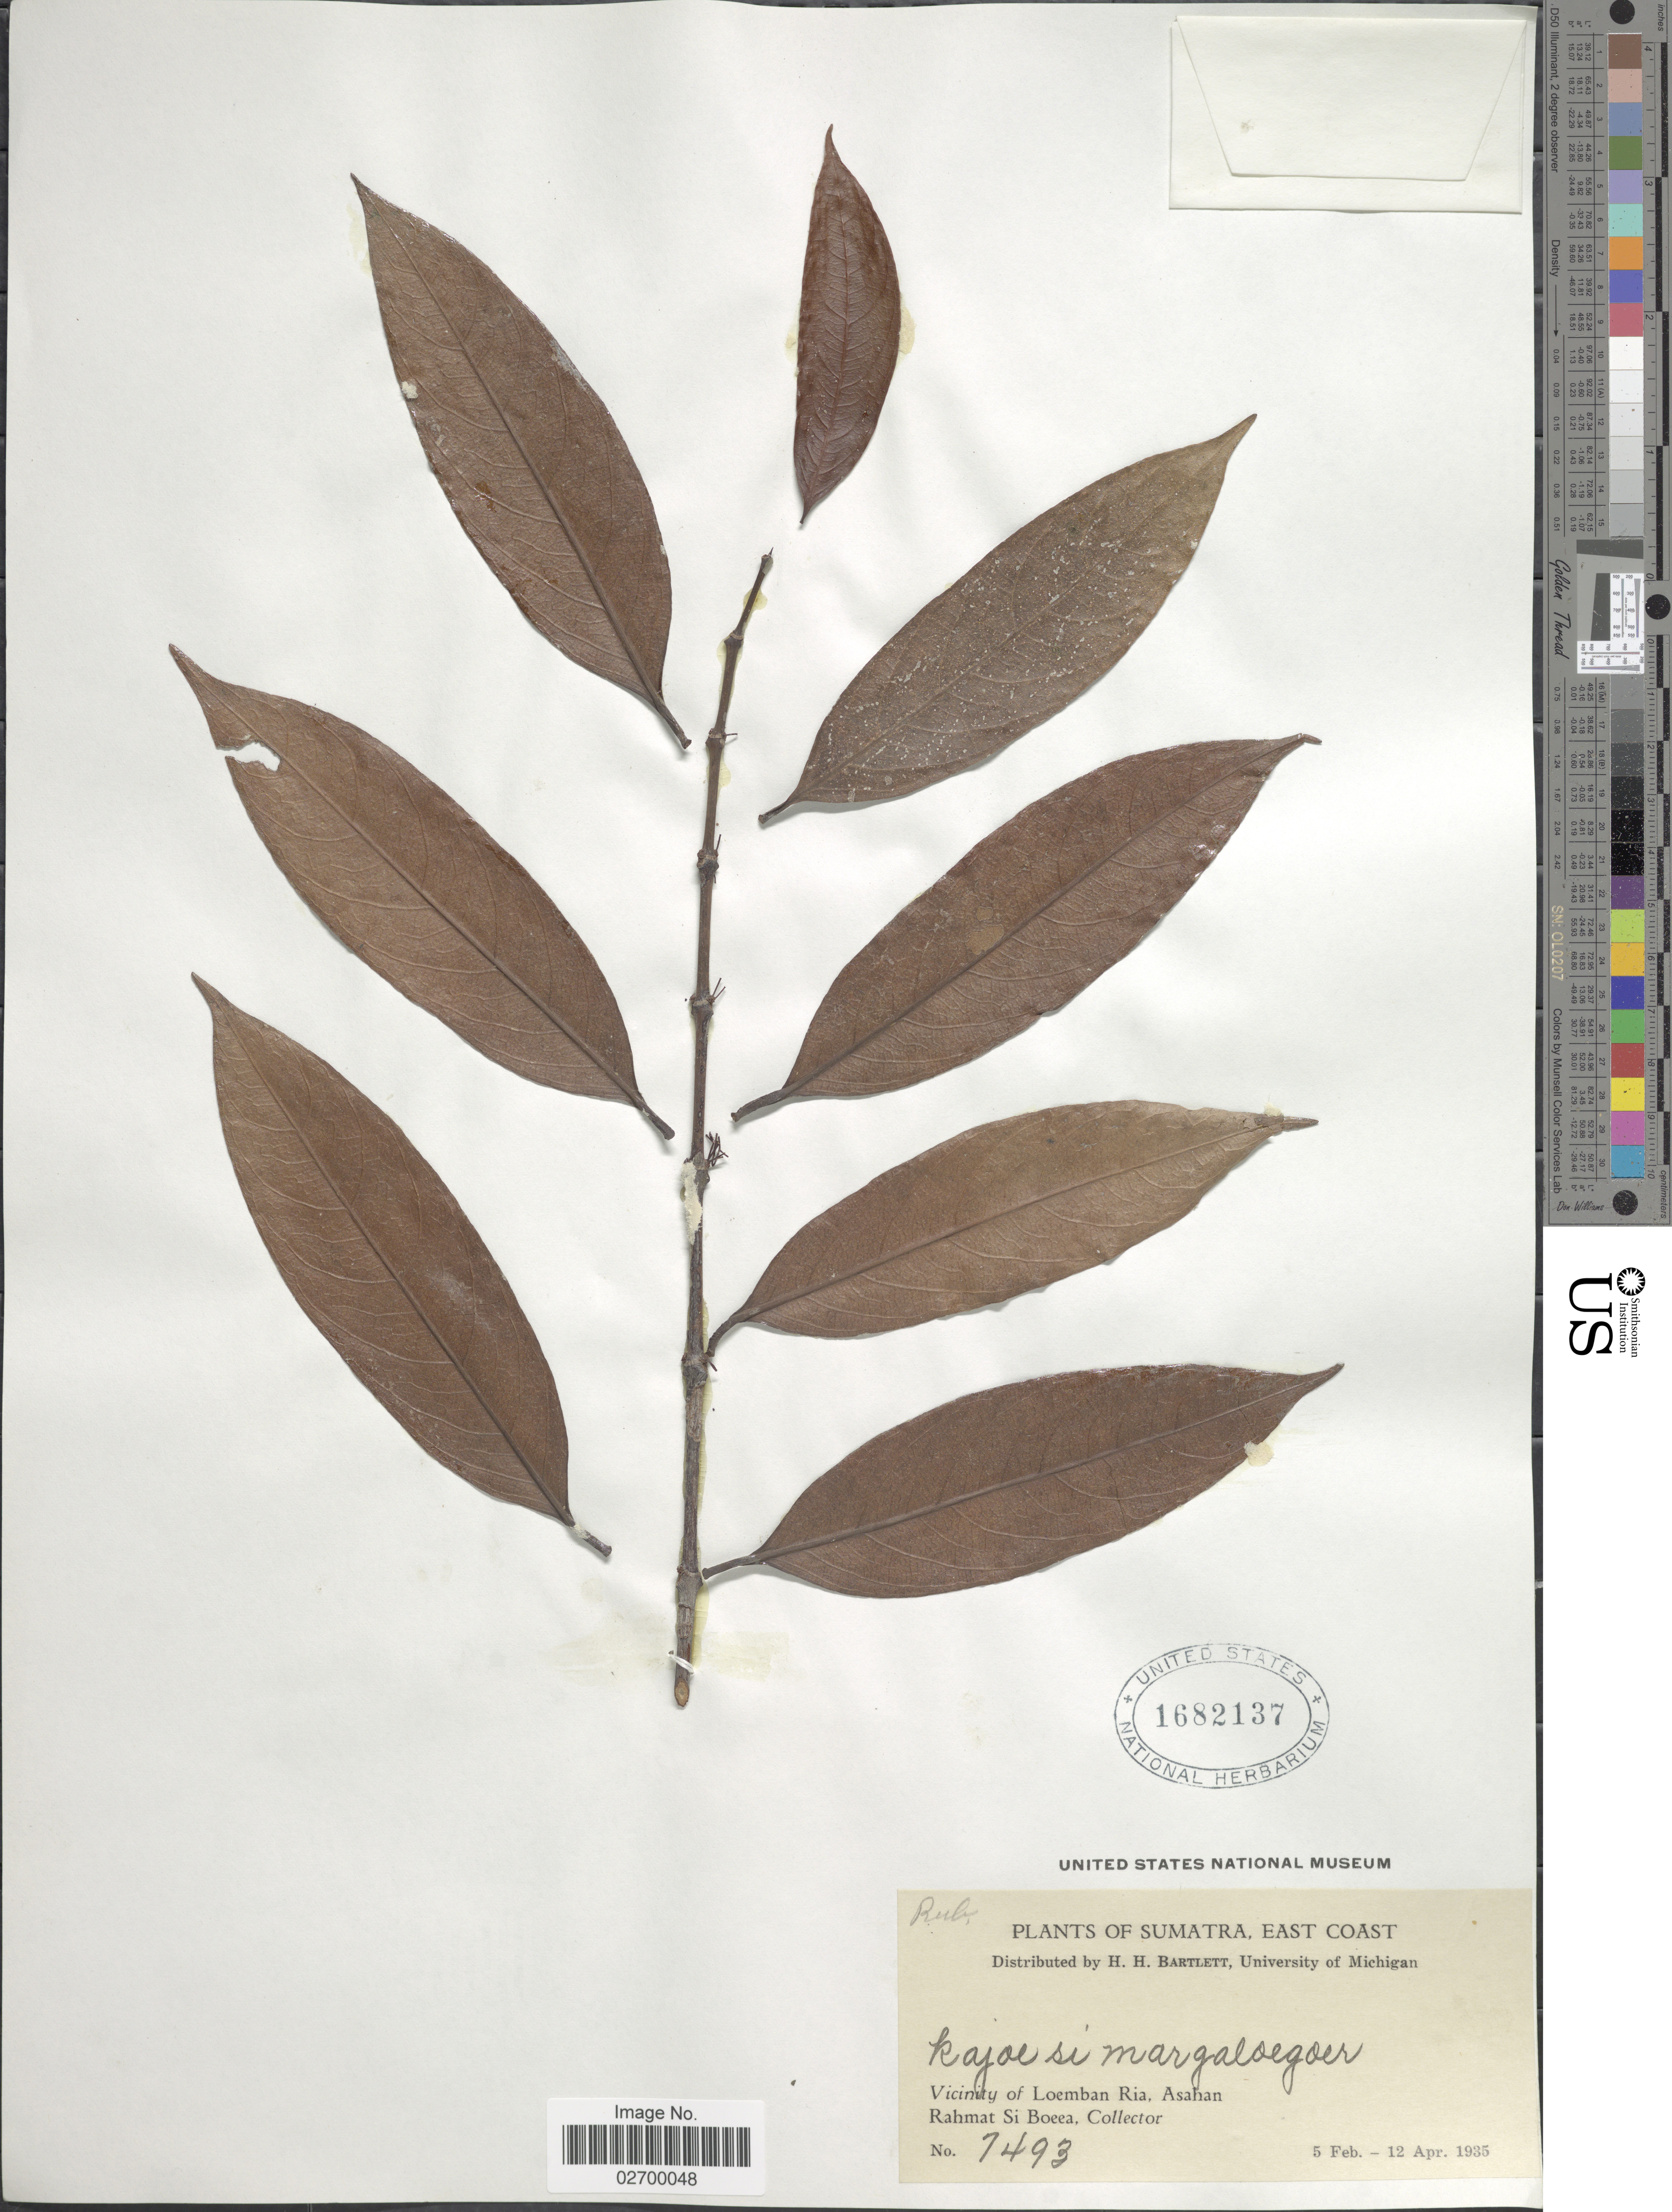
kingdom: Plantae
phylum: Tracheophyta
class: Magnoliopsida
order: Gentianales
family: Rubiaceae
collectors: Rahmat Si Boeea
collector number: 7493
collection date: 1935-02-05/1935-04-12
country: Indonesia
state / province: Sumatra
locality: East Coast. Vicinity of Loemban Ria, Asahan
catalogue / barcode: US 1682137